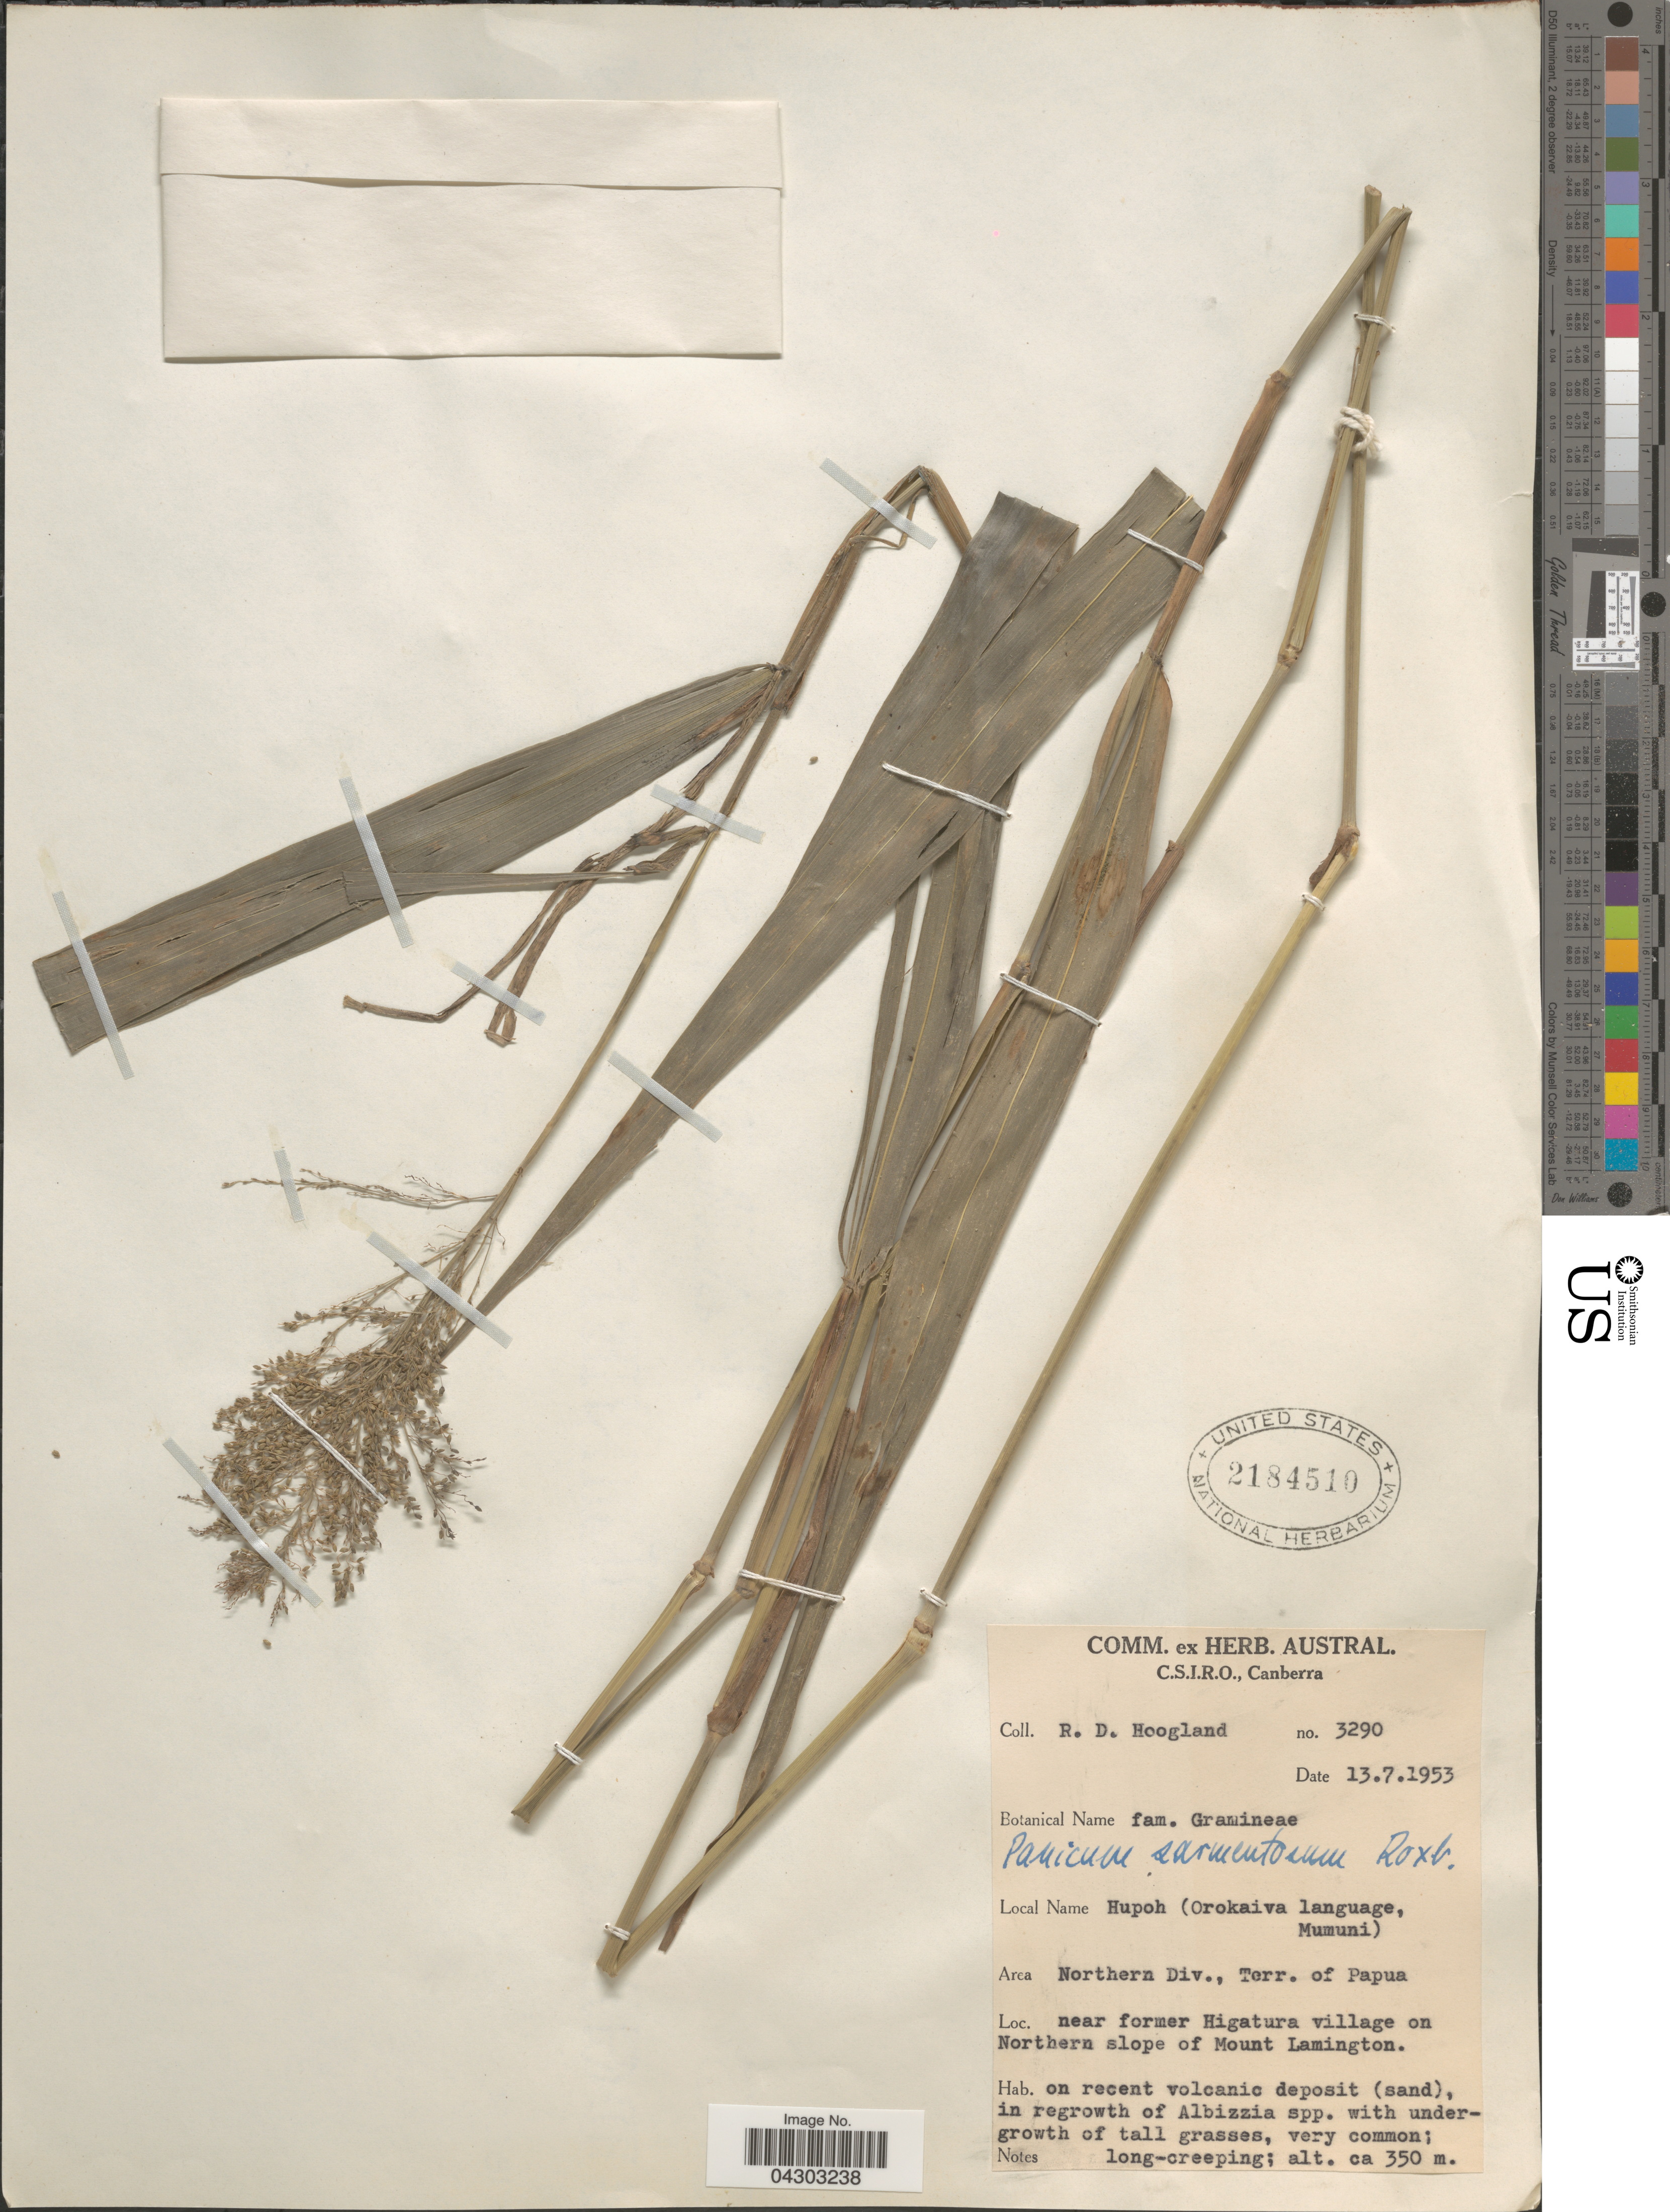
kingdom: Plantae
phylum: Tracheophyta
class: Liliopsida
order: Poales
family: Poaceae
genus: Panicum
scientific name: Panicum sarmentosum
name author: Roxb.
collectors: R. D. Hoogland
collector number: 3290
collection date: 1953-07-13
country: Papua New Guinea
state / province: Northern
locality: Northern Div., Terr. of Papua. Near former Higatura village on Northern slope of Mount Lamington.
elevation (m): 350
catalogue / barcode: US 2184510